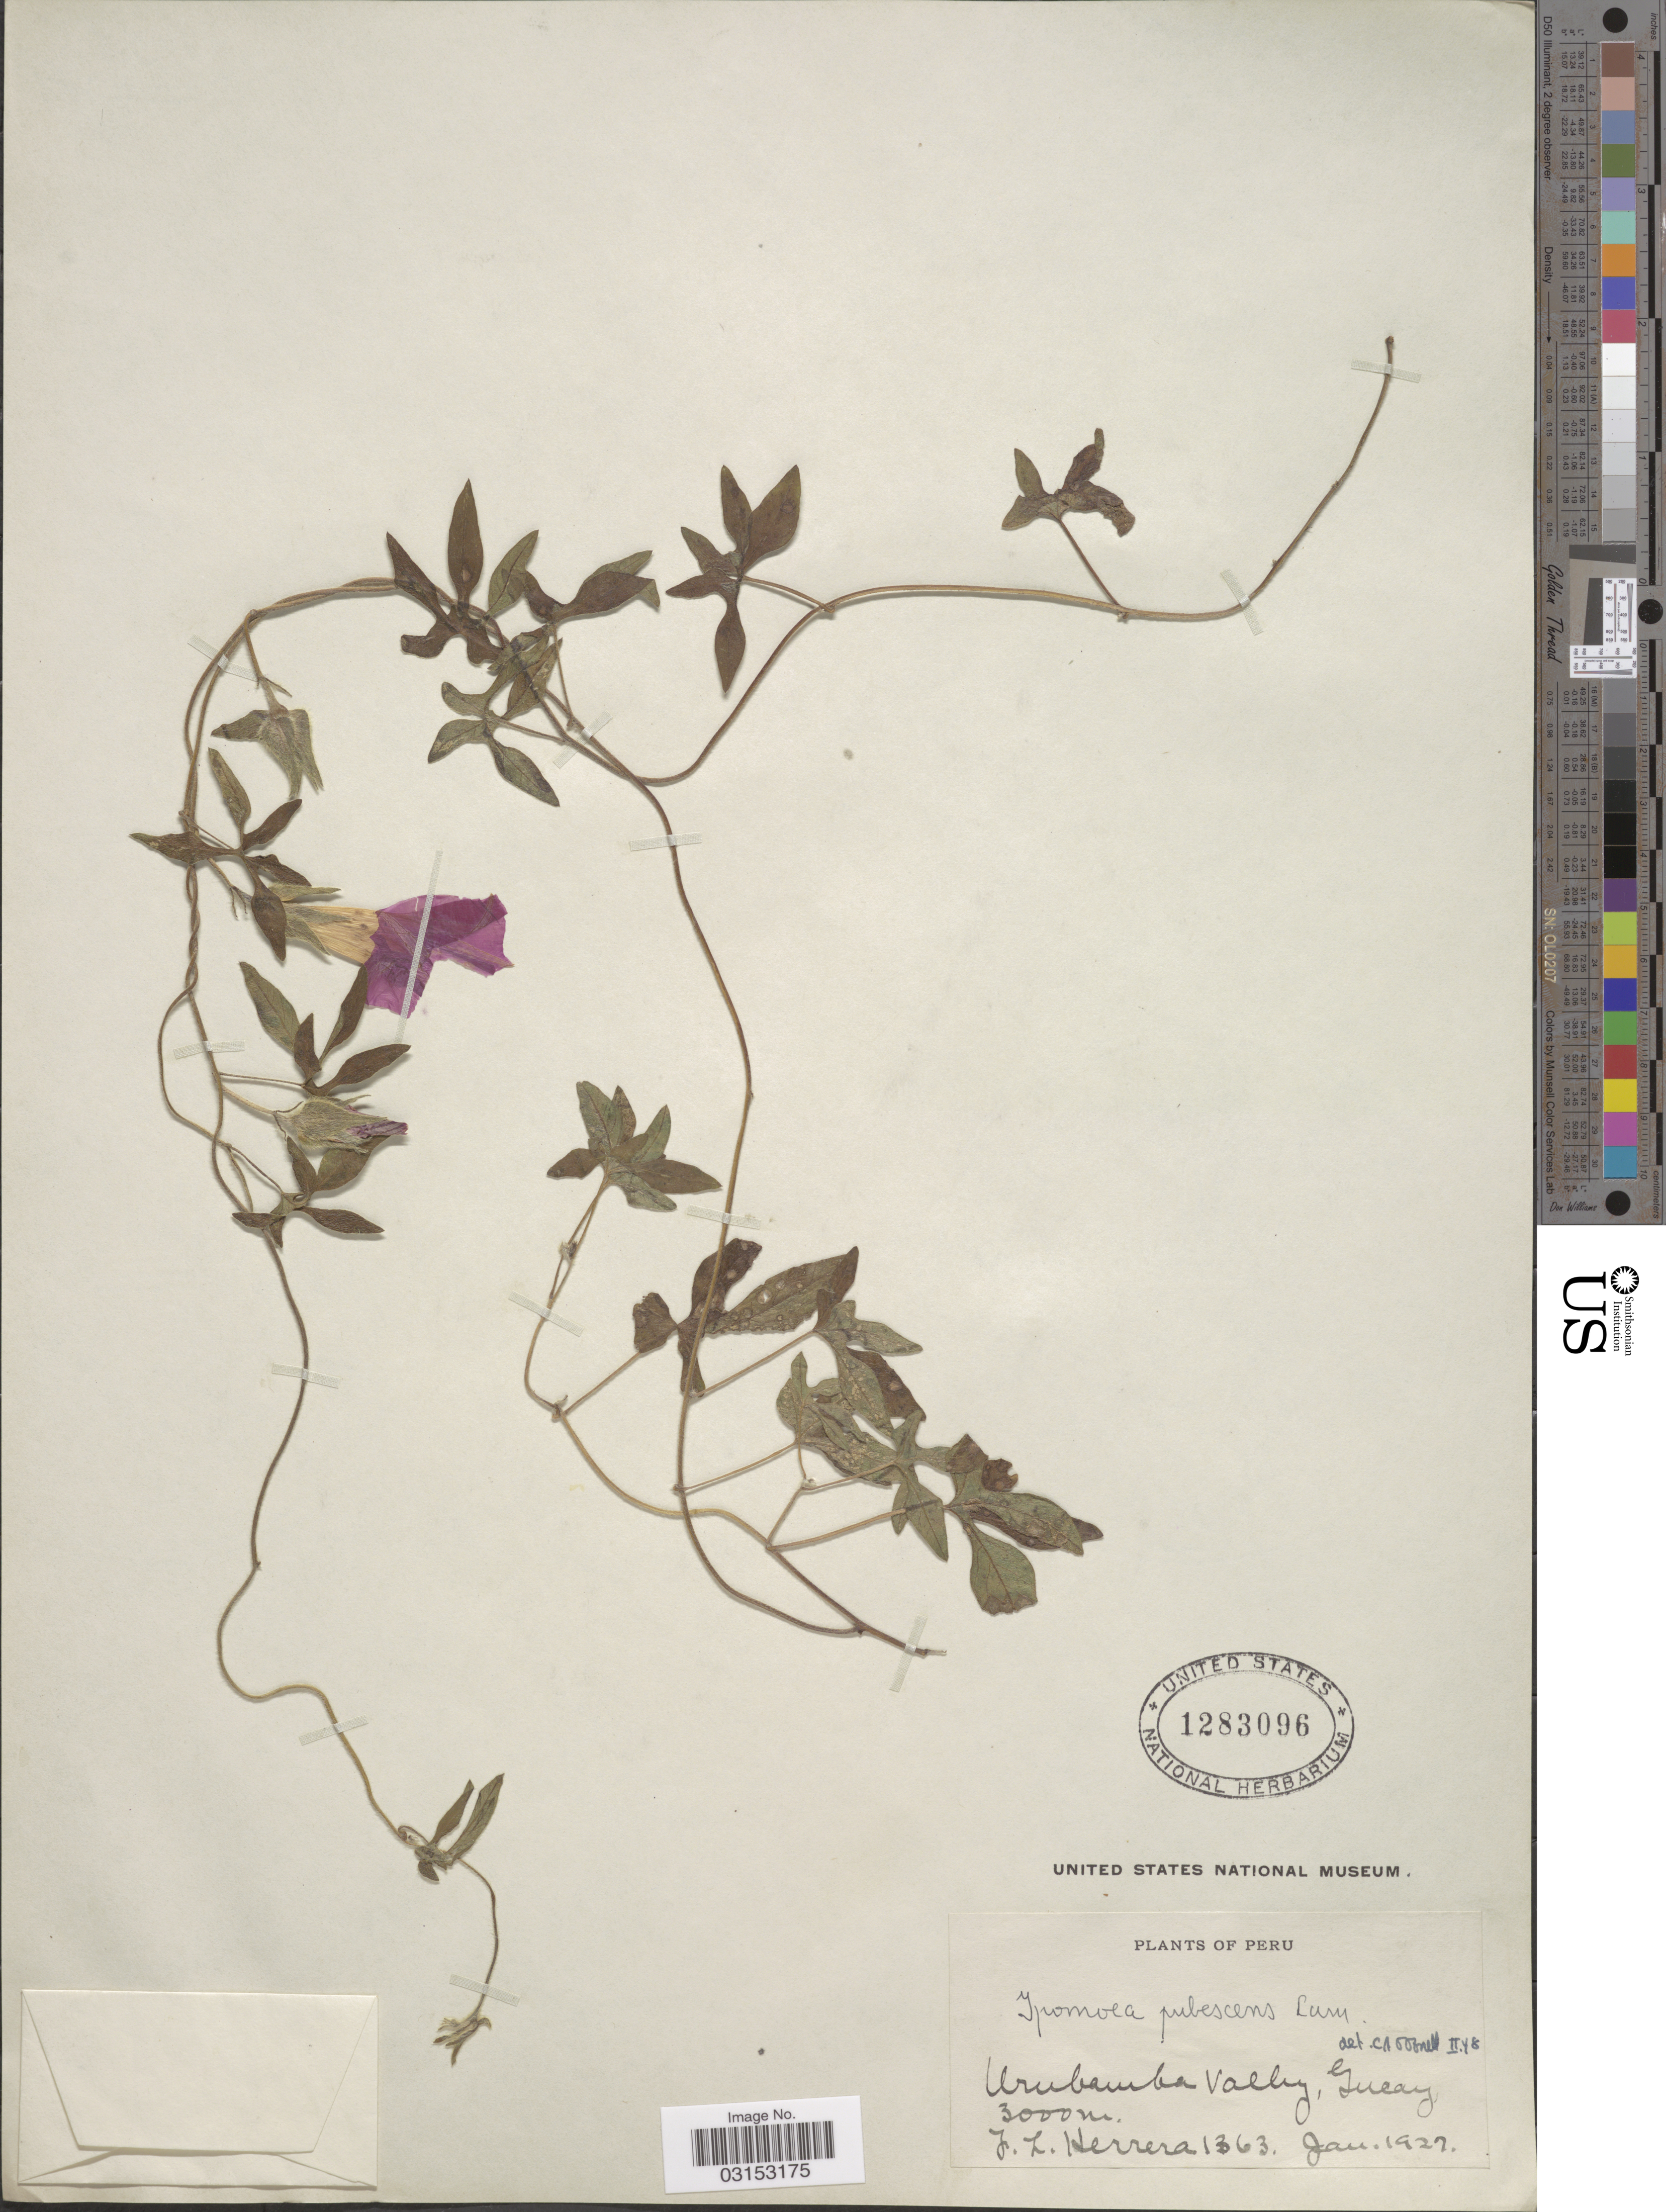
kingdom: Plantae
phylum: Tracheophyta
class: Magnoliopsida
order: Solanales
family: Convolvulaceae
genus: Ipomoea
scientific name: Ipomoea pubescens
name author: Lam.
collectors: F. L. Herrera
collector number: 1363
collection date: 1927-01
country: Peru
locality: Urubamba Valley, Yucay.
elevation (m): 3000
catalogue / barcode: US 1283096